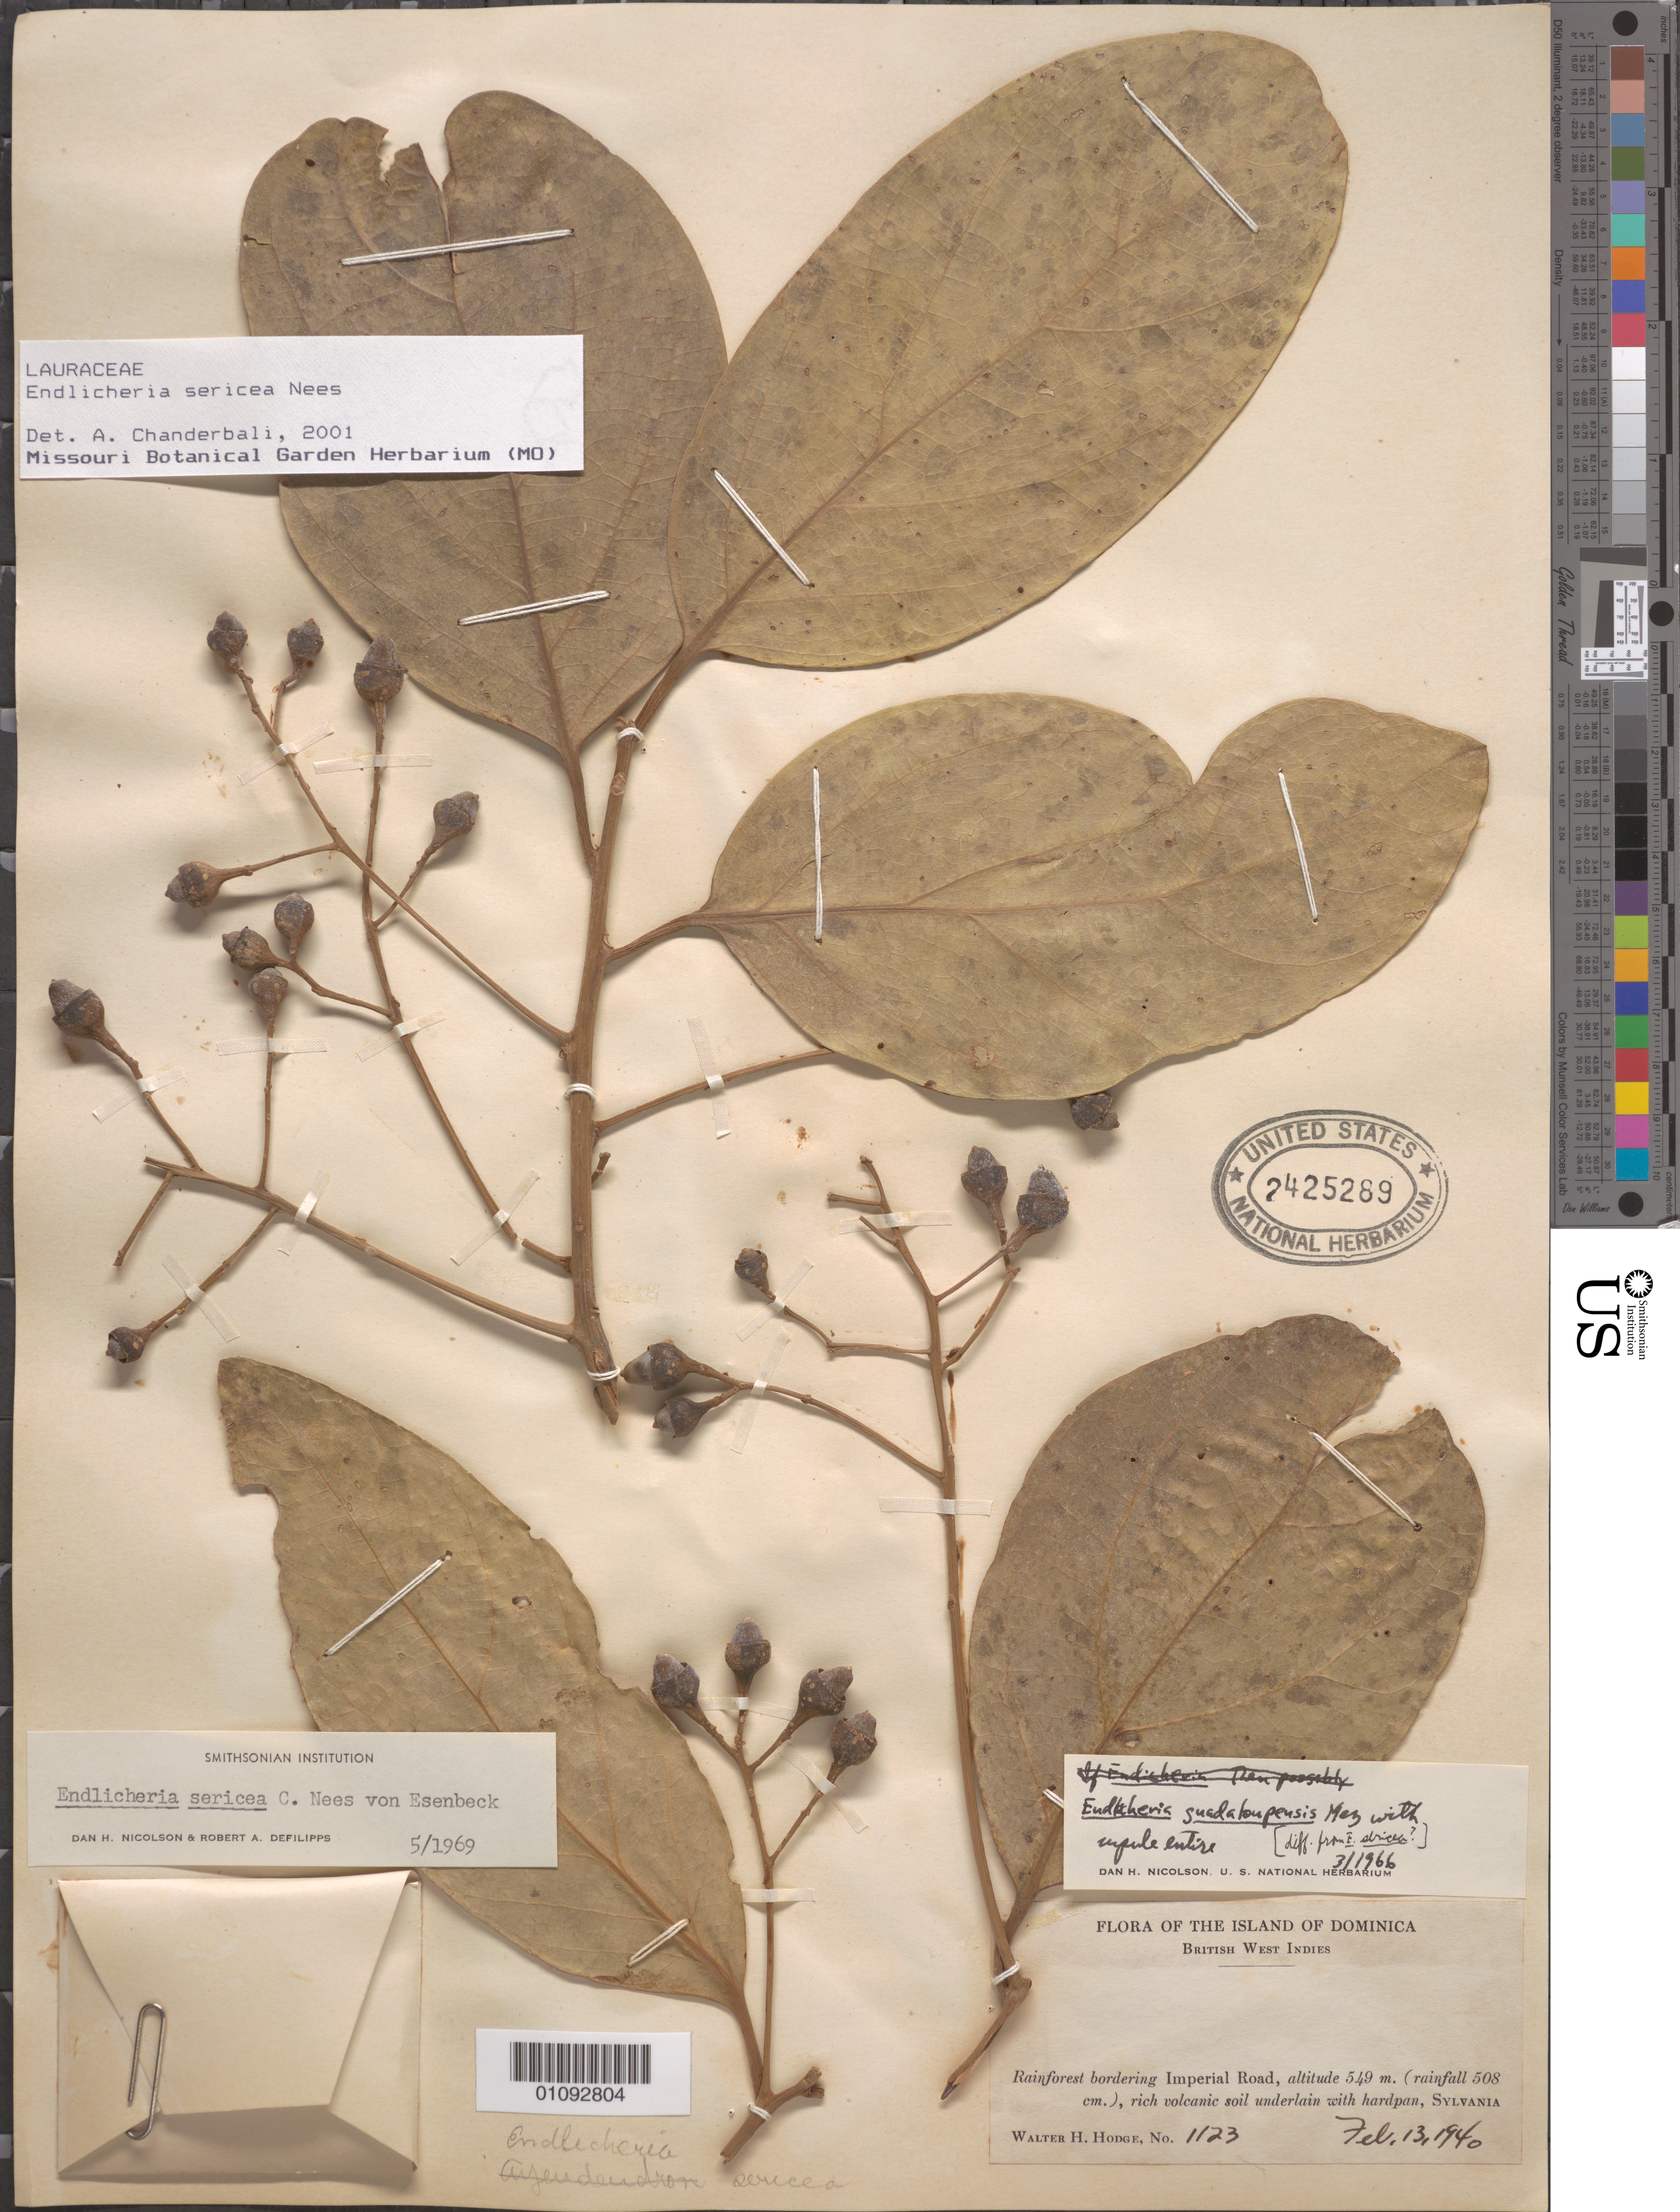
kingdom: Plantae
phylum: Tracheophyta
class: Magnoliopsida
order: Laurales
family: Lauraceae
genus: Endlicheria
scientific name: Endlicheria sericea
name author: Nees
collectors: W. Hodge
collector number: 1123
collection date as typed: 13 Feb 1940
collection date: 1940-02-13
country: Dominica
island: Dominica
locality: Rainforest bordering Imperial road.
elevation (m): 549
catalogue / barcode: US 2425289